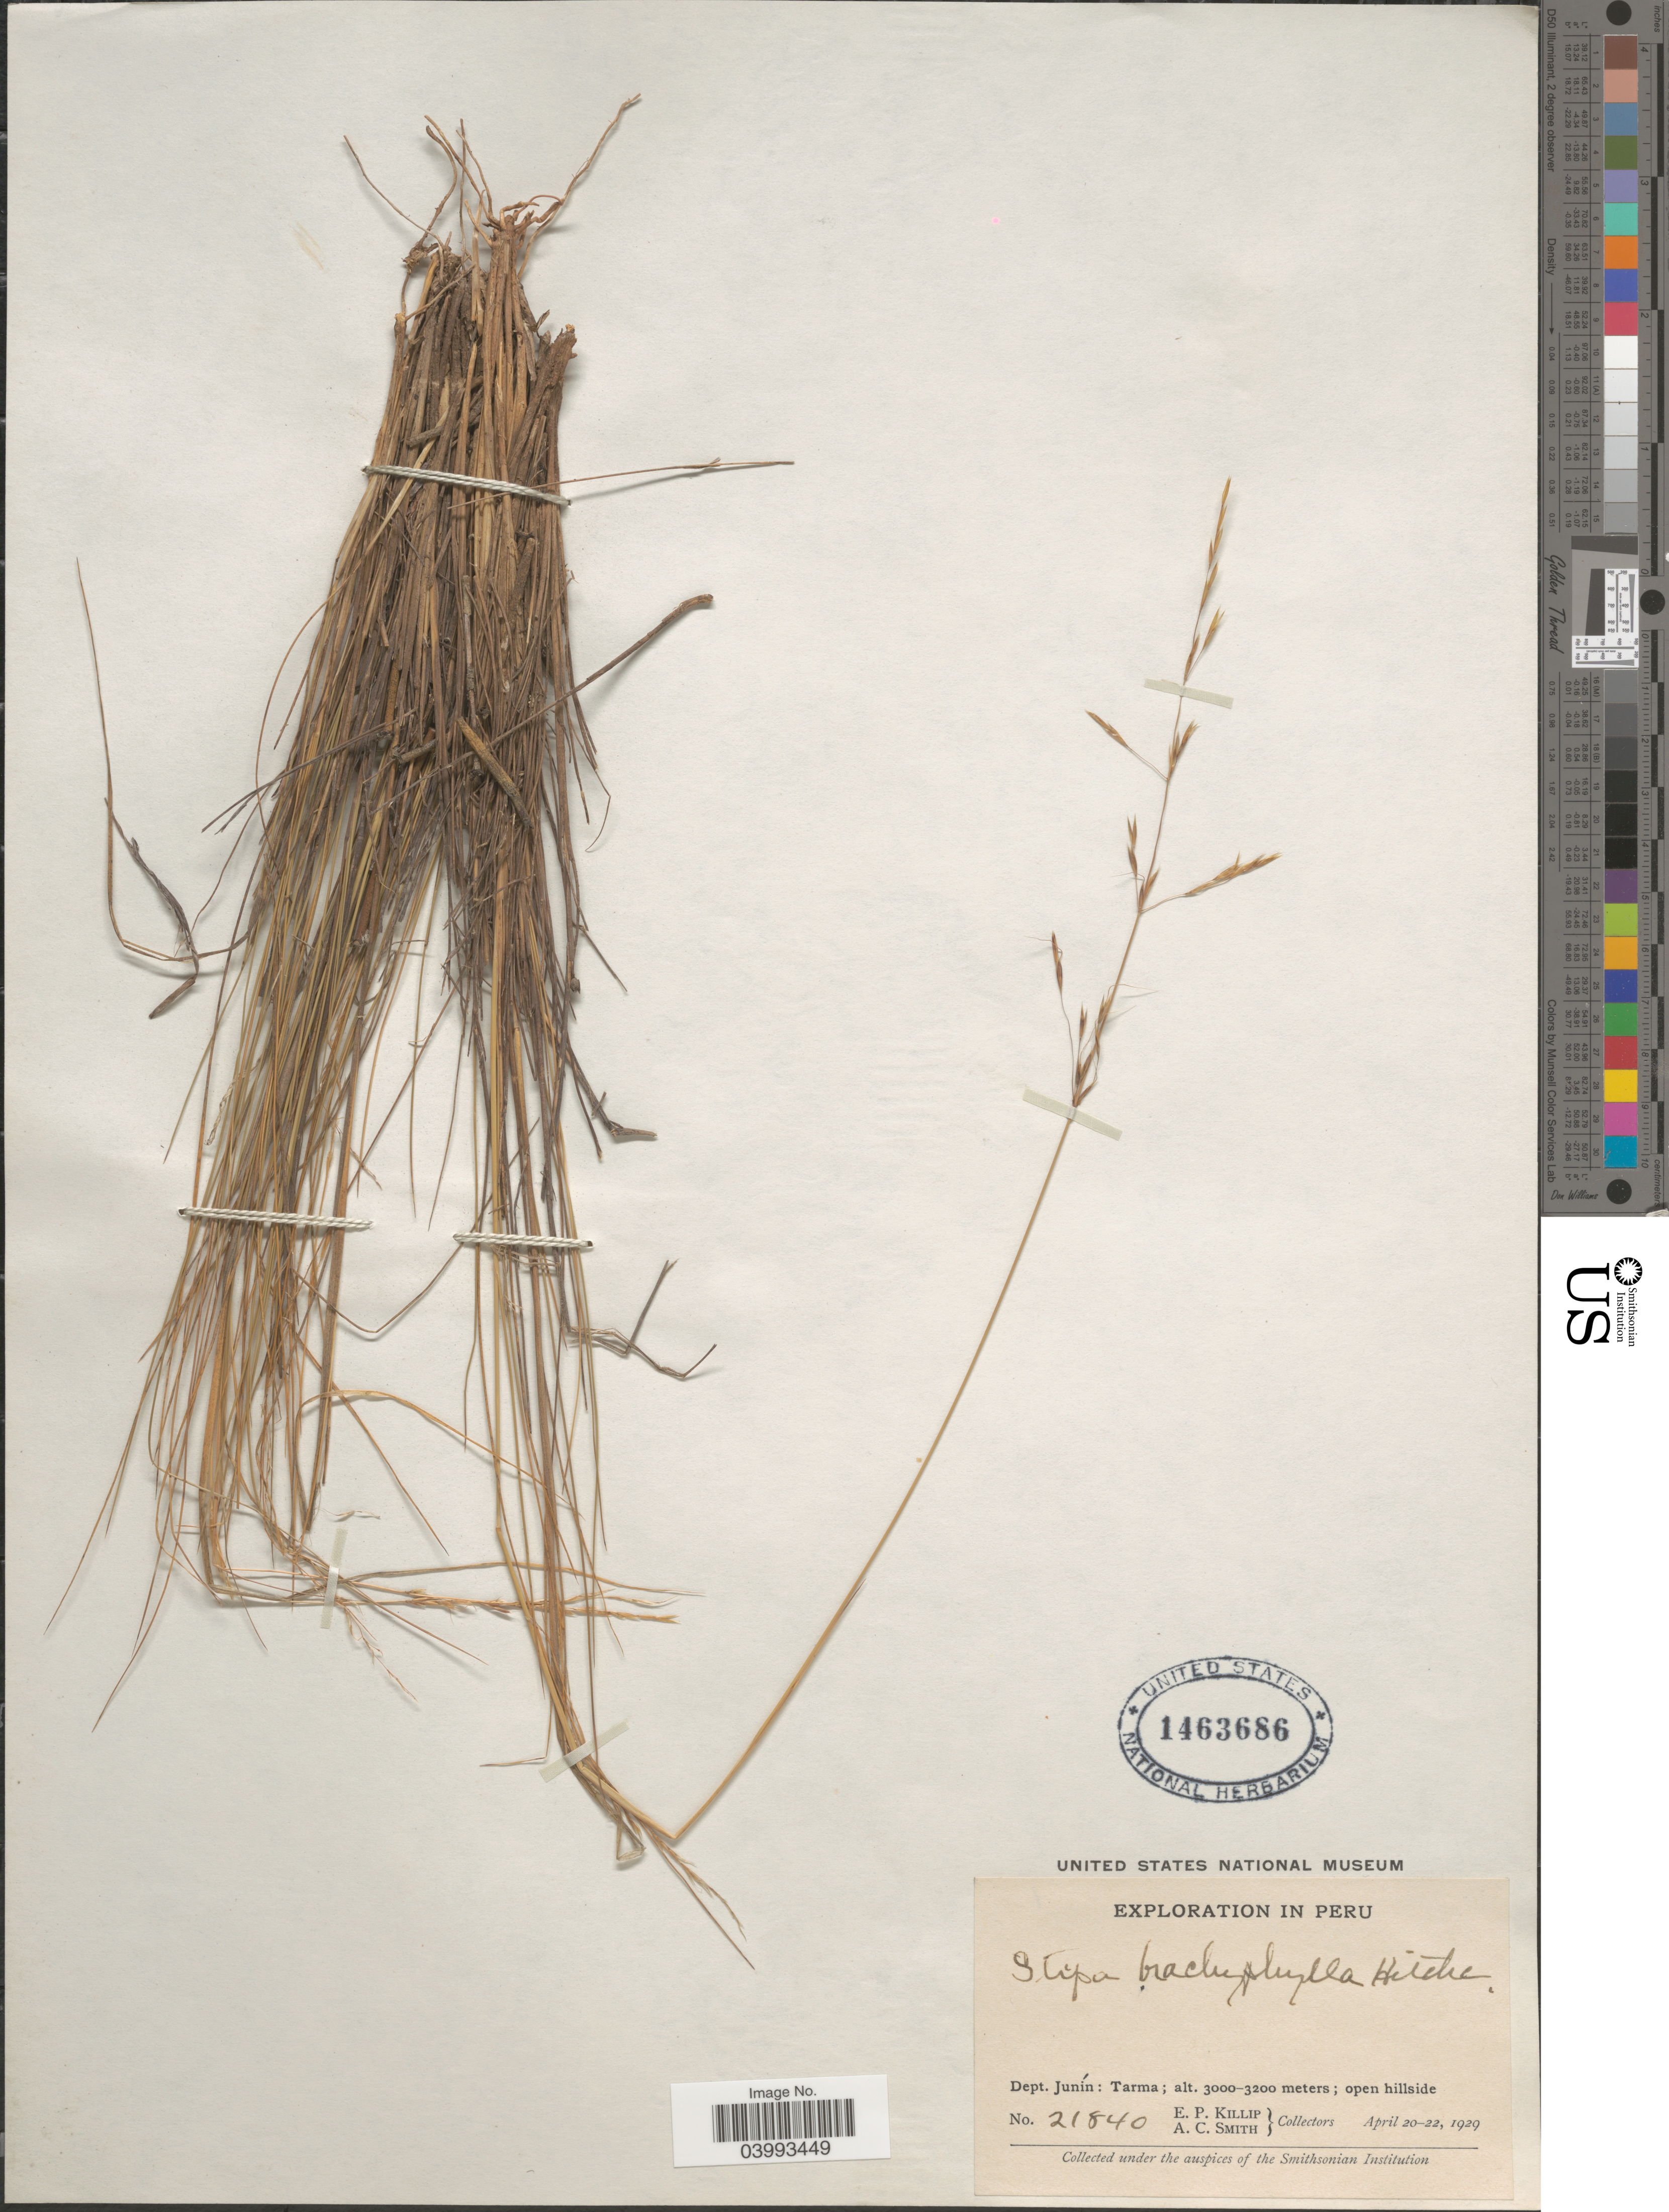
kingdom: Plantae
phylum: Tracheophyta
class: Liliopsida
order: Poales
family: Poaceae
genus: Nassella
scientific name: Nassella brachyphylla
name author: (Hitchc.) Barkworth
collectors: E. P. Killip & A. C. Smith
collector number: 21840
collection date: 1929-04-20/1929-04-22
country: Peru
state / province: Junín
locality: Dept. Junín: Tarma.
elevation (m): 3000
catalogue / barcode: US 1463686